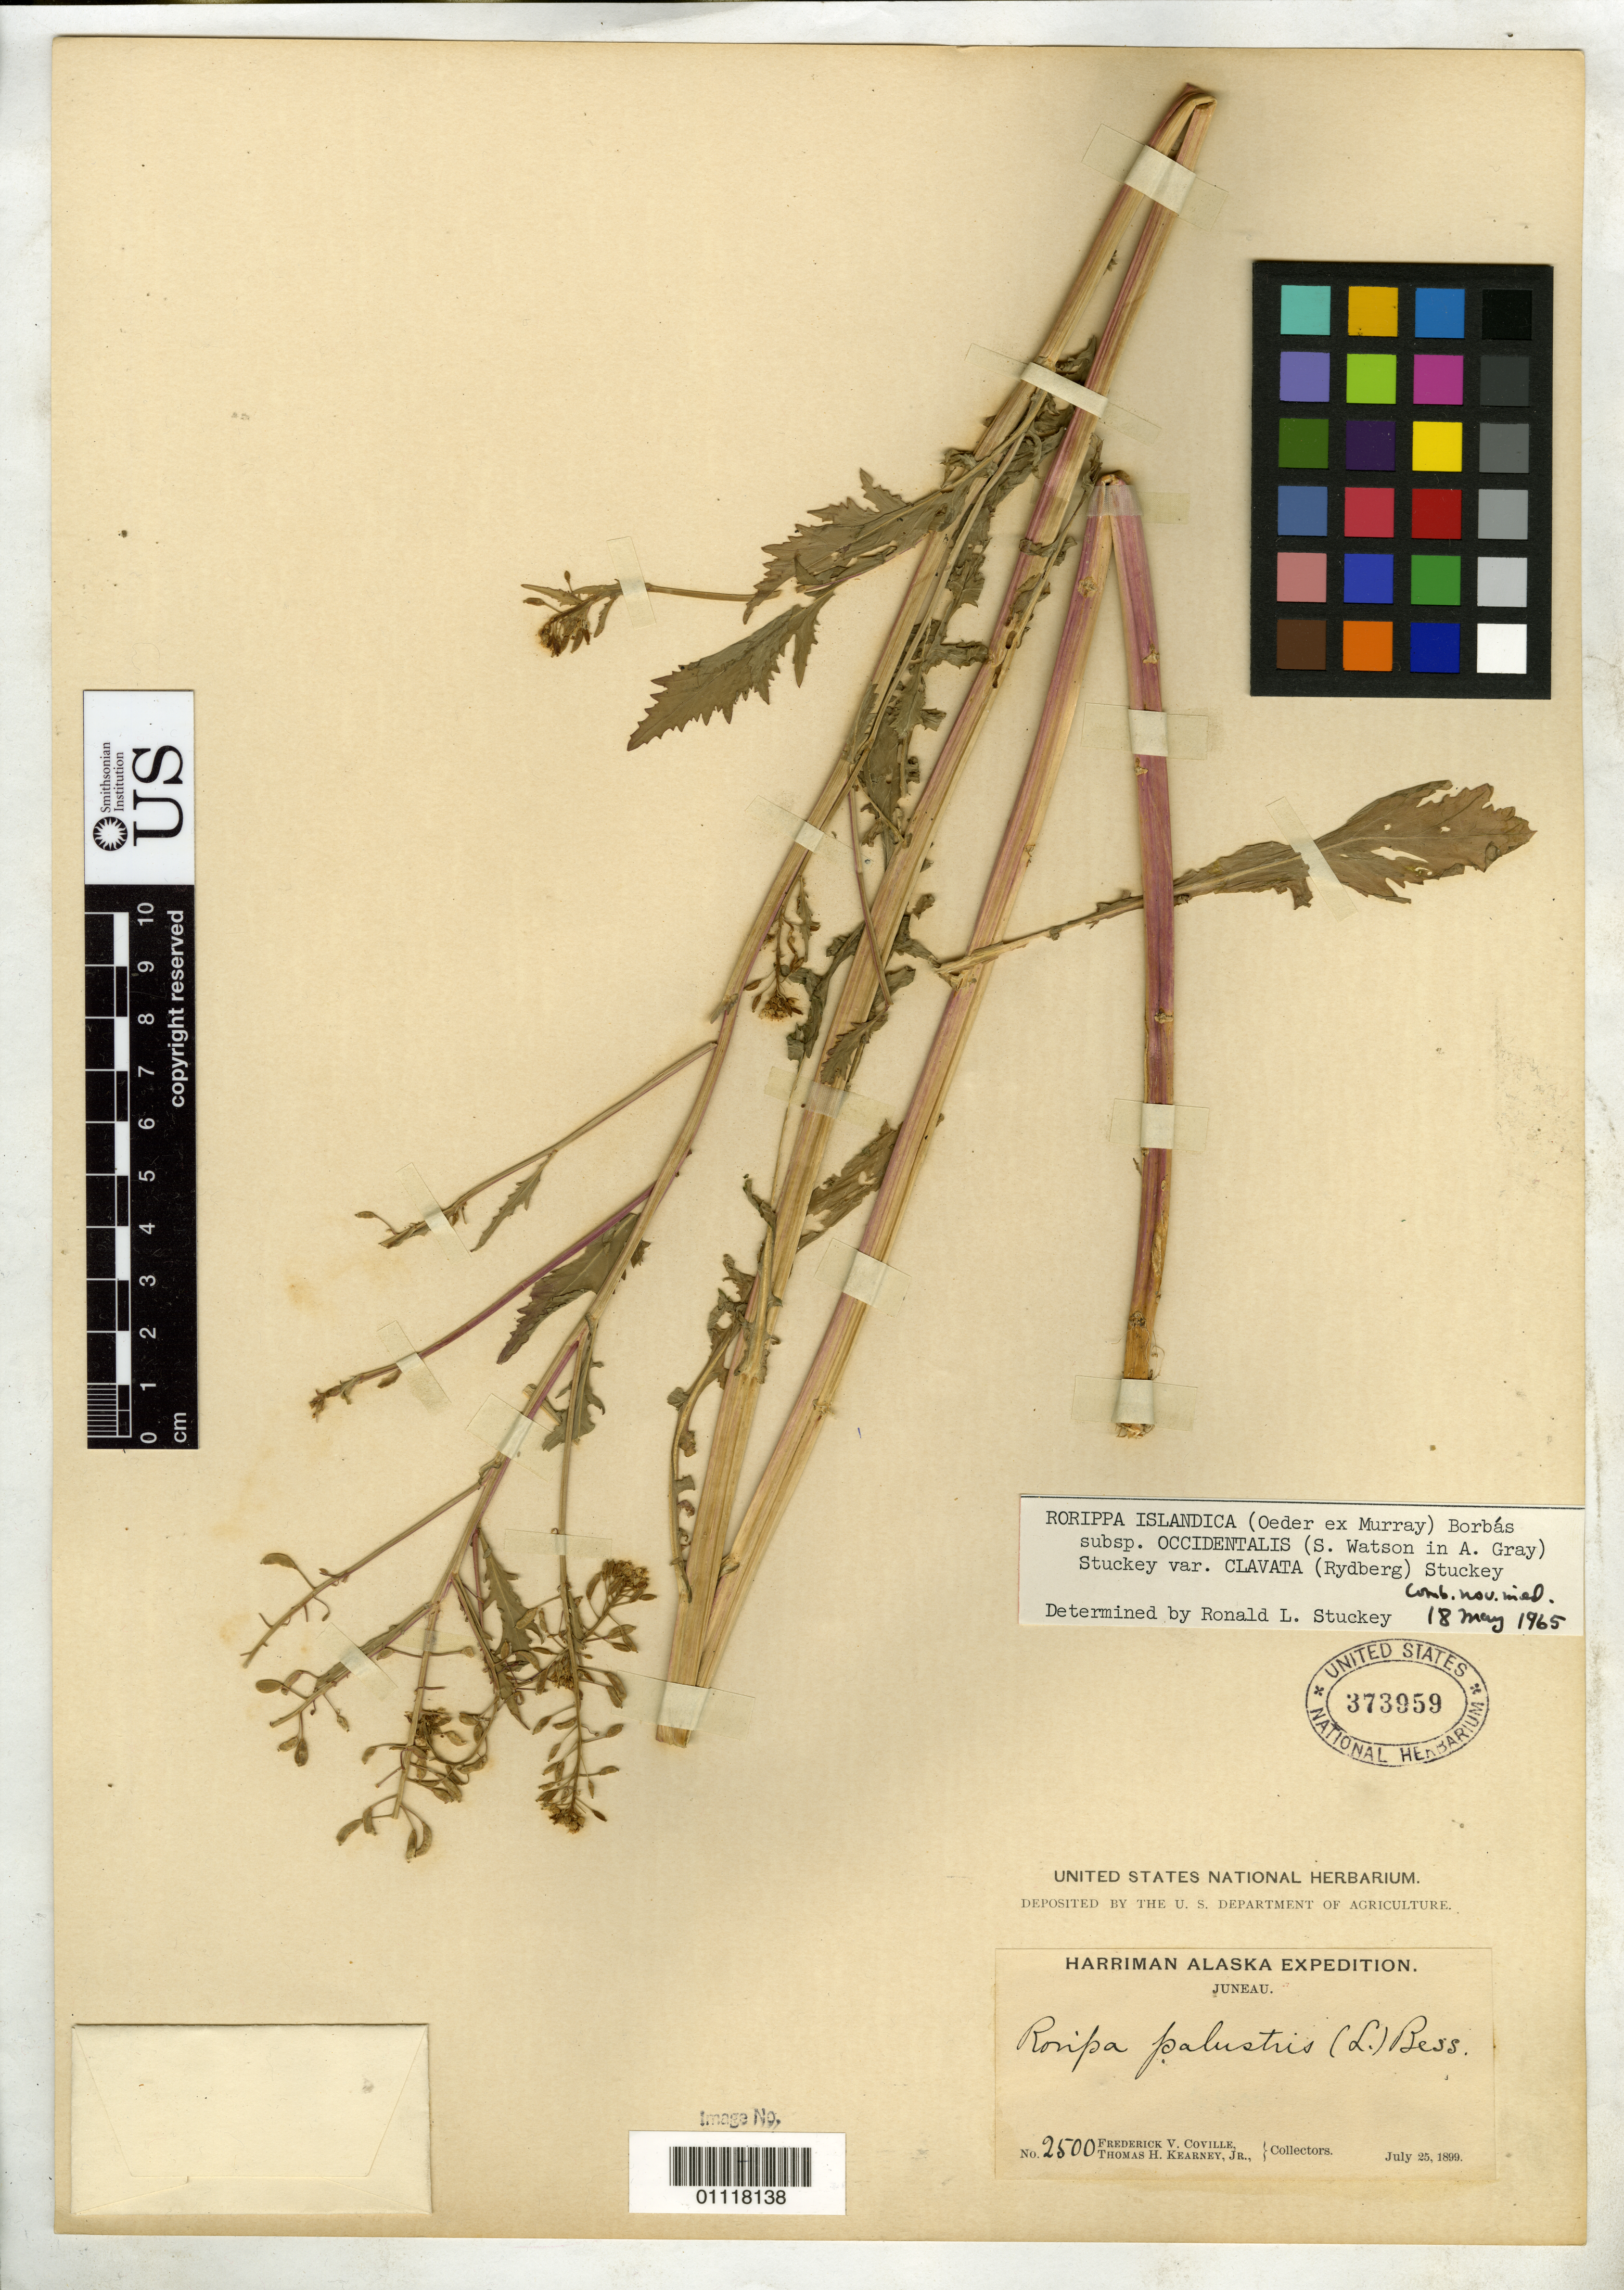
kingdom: Plantae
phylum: Tracheophyta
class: Magnoliopsida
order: Brassicales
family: Brassicaceae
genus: Rorippa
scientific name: Rorippa islandica var. clavata (Rydb.) Stuckey comb. nov., ined. 1965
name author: (Rydb.) Stuckey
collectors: F. V. Coville & T. H. Kearney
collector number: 2500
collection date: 1899-07-25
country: United States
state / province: Alaska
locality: Juneau.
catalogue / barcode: US 373959